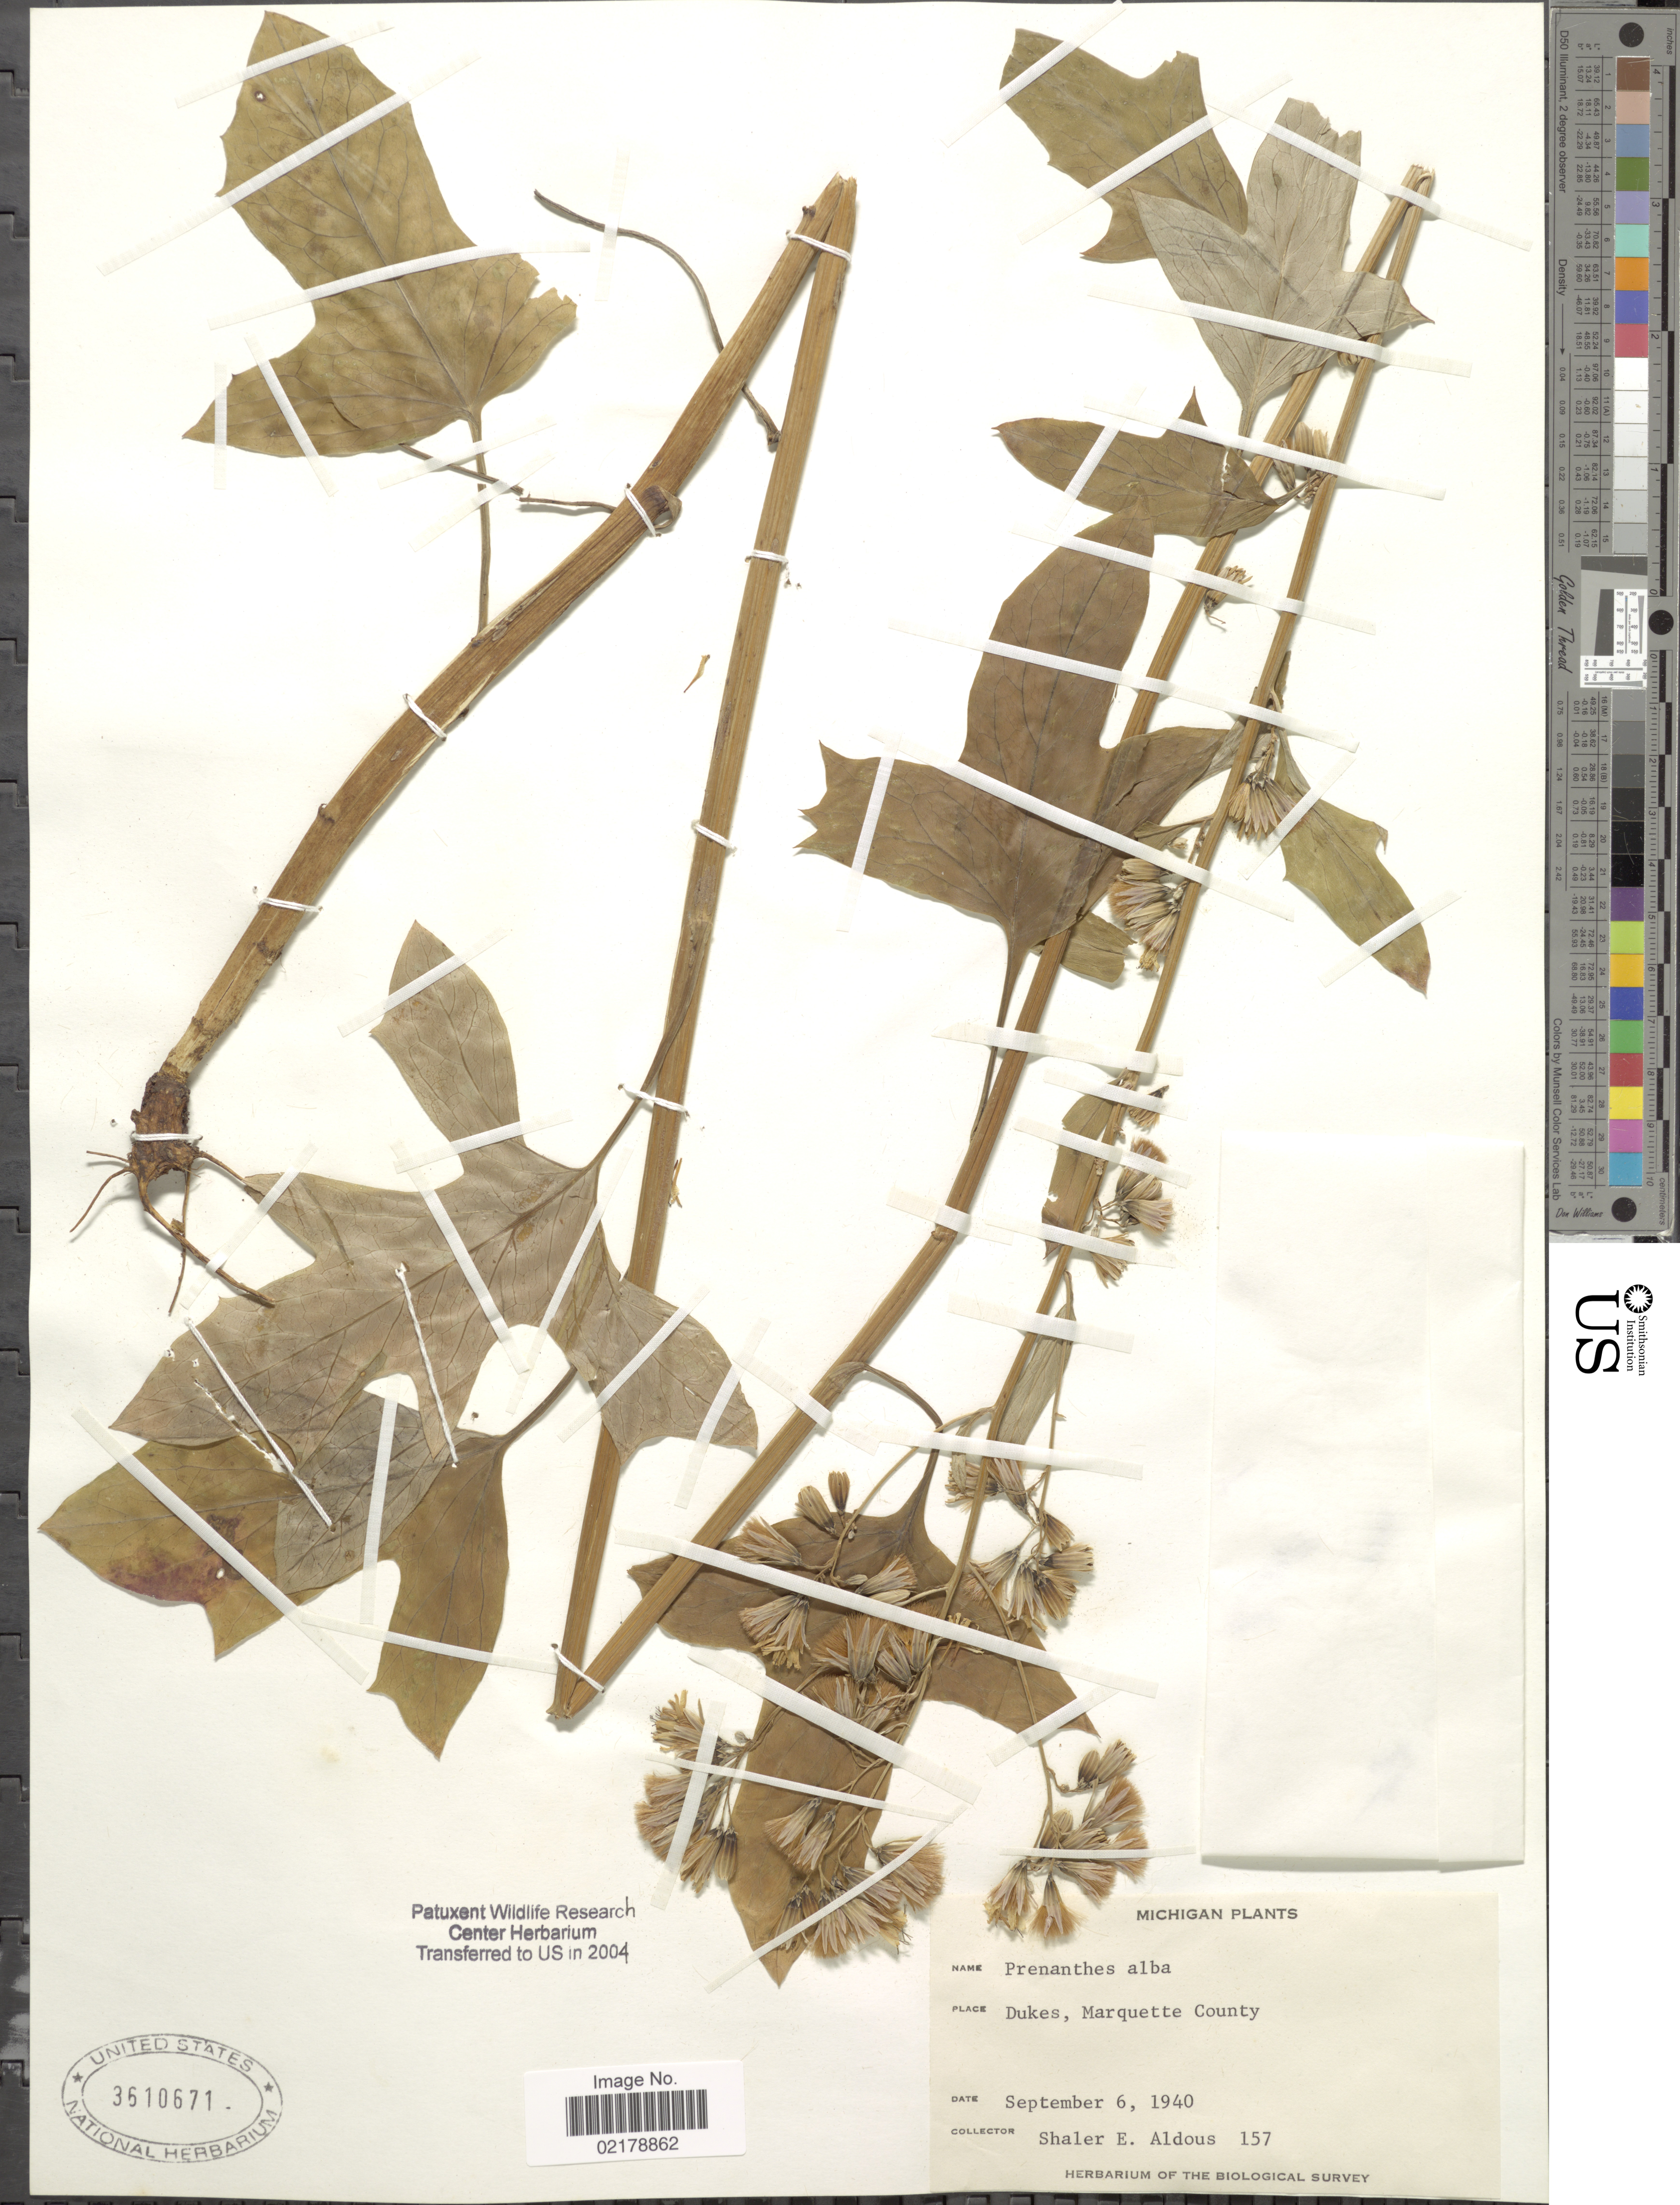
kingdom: Plantae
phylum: Tracheophyta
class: Magnoliopsida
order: Asterales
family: Asteraceae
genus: Nabalus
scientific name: Nabalus albus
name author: (L.) Hook.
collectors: S. Aldous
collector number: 157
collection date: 1940-09-06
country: United States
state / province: Michigan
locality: Dukes, Marquette County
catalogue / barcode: US 3610671